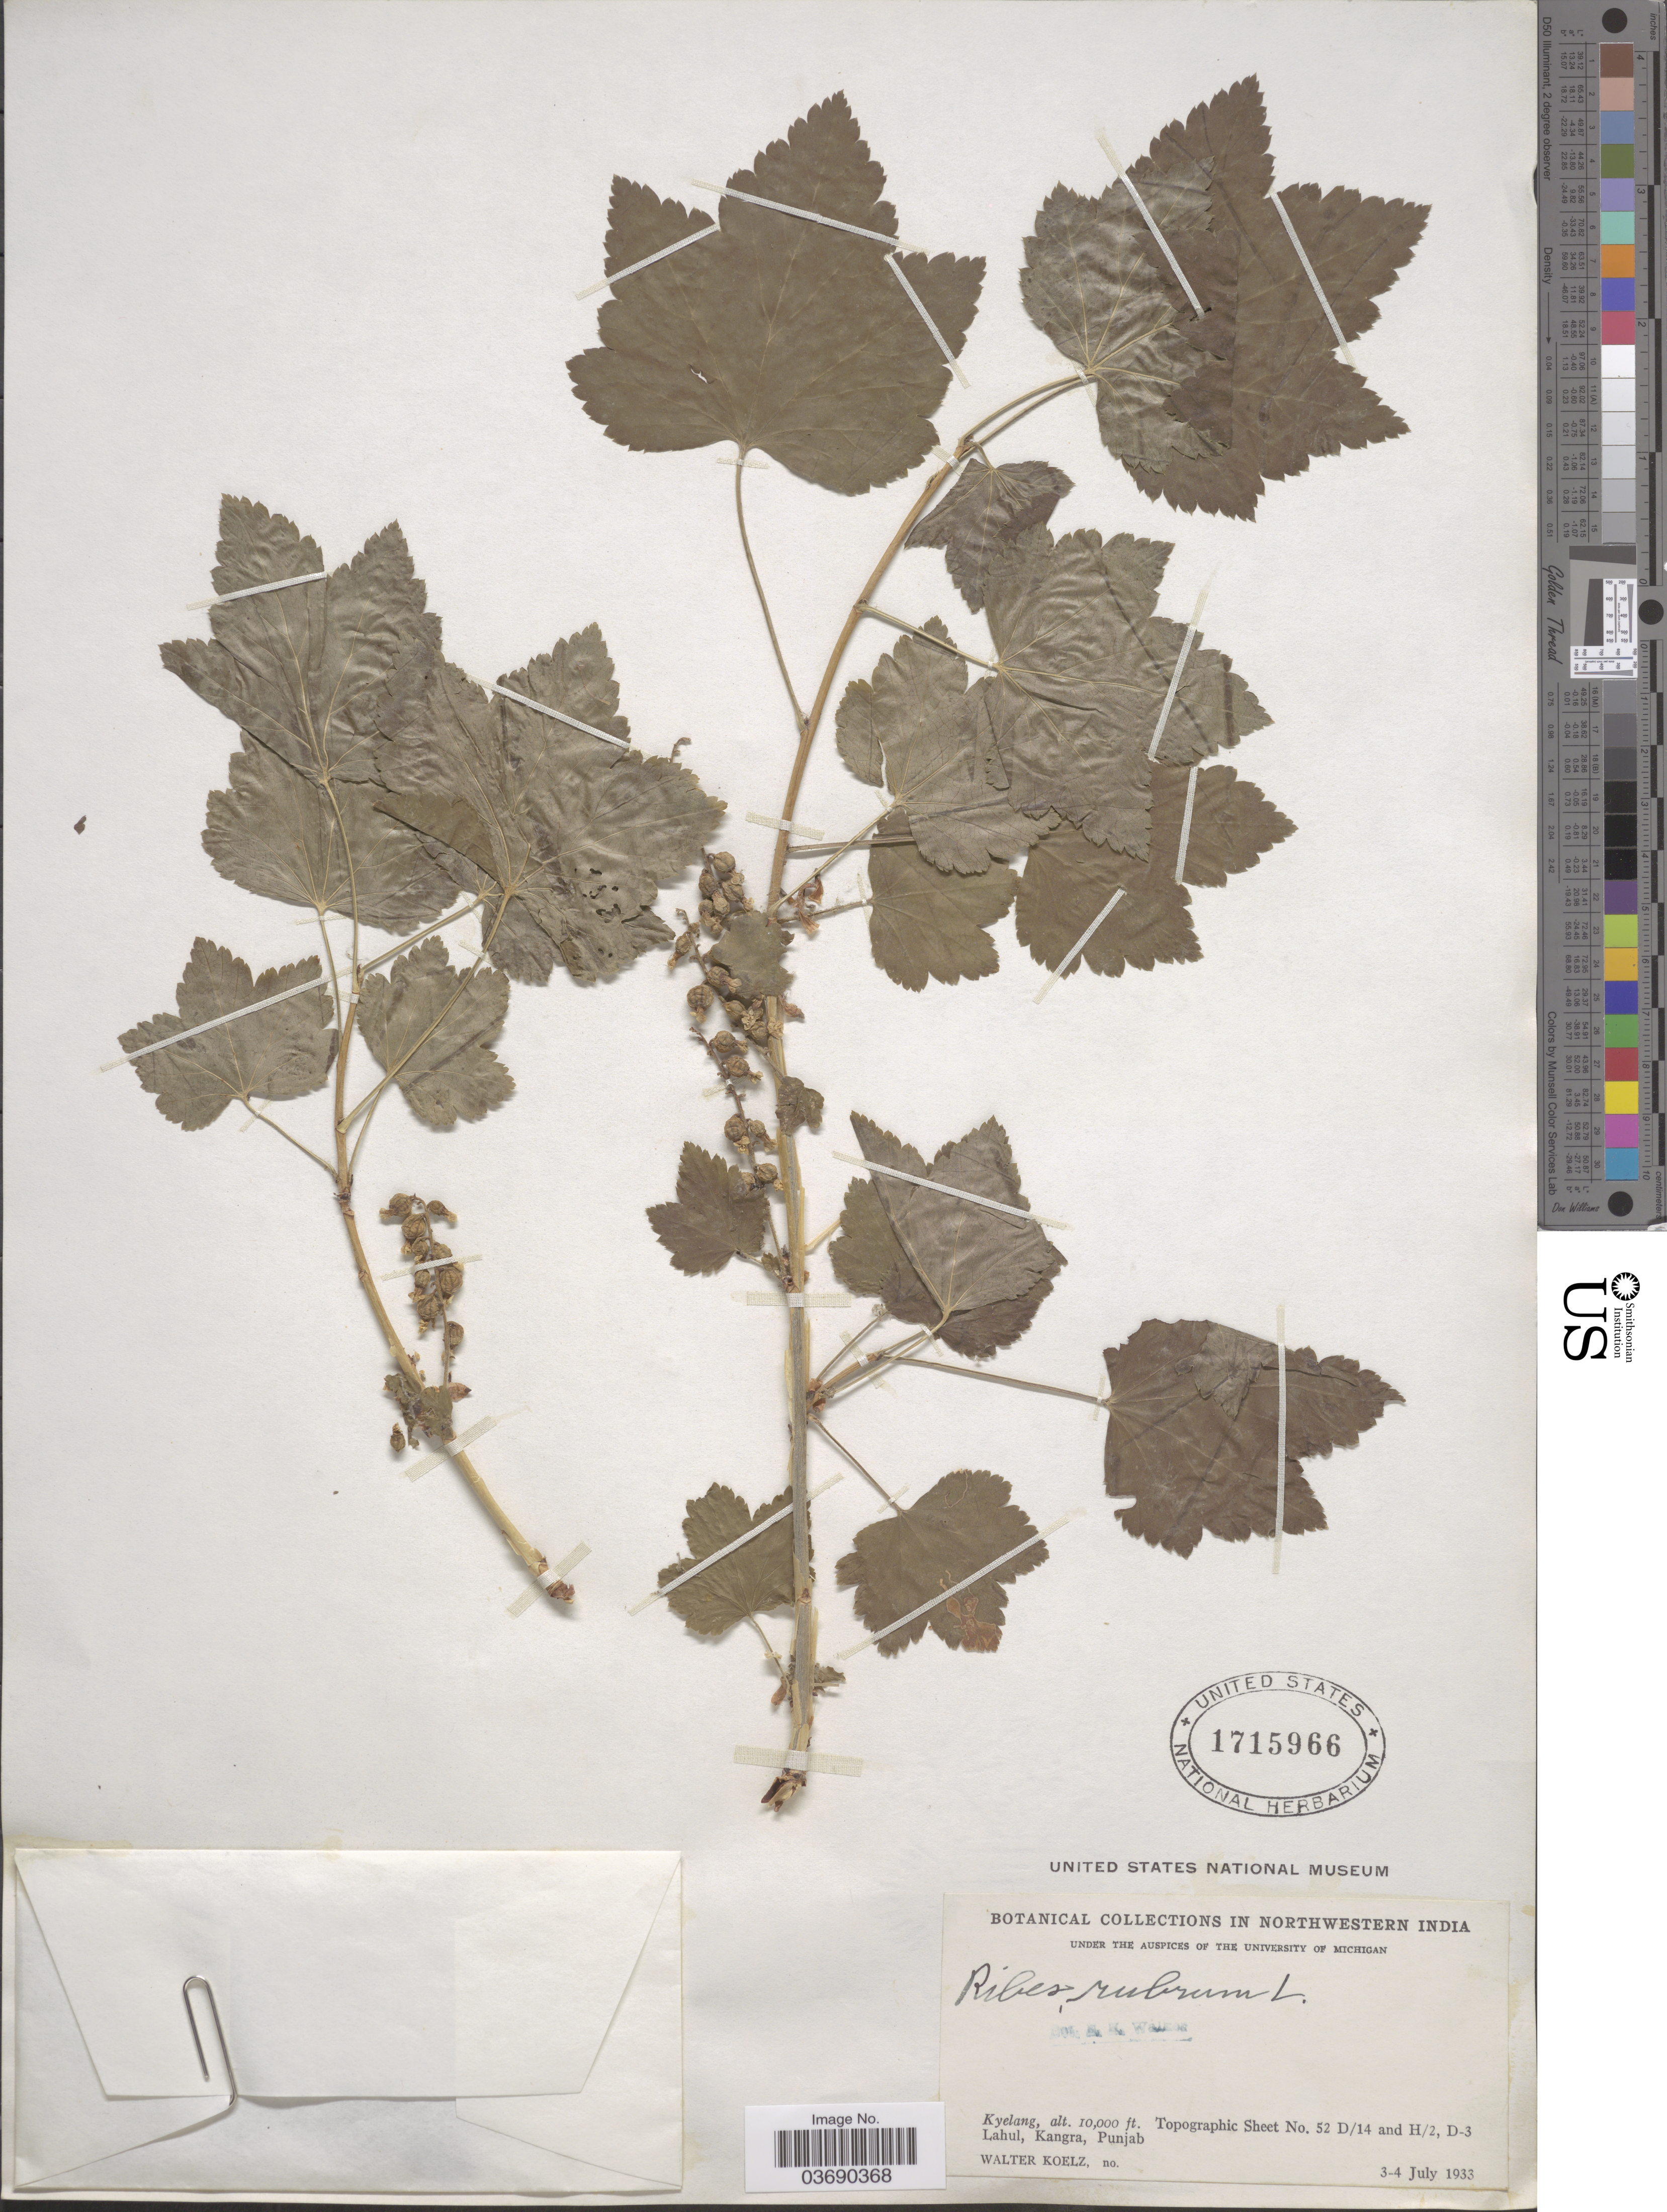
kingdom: Plantae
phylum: Tracheophyta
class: Magnoliopsida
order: Saxifragales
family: Grossulariaceae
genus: Ribes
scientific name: Ribes rubrum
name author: L.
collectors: W. N. Koelz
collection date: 1933-07-03/1933-07-04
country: India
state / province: Punjab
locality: Northwestern India. Kyelang. Topographic Sheet No. 52 D/14 and H/2, D-3. Lahul, Kangra.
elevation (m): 3048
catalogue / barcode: US 1715966